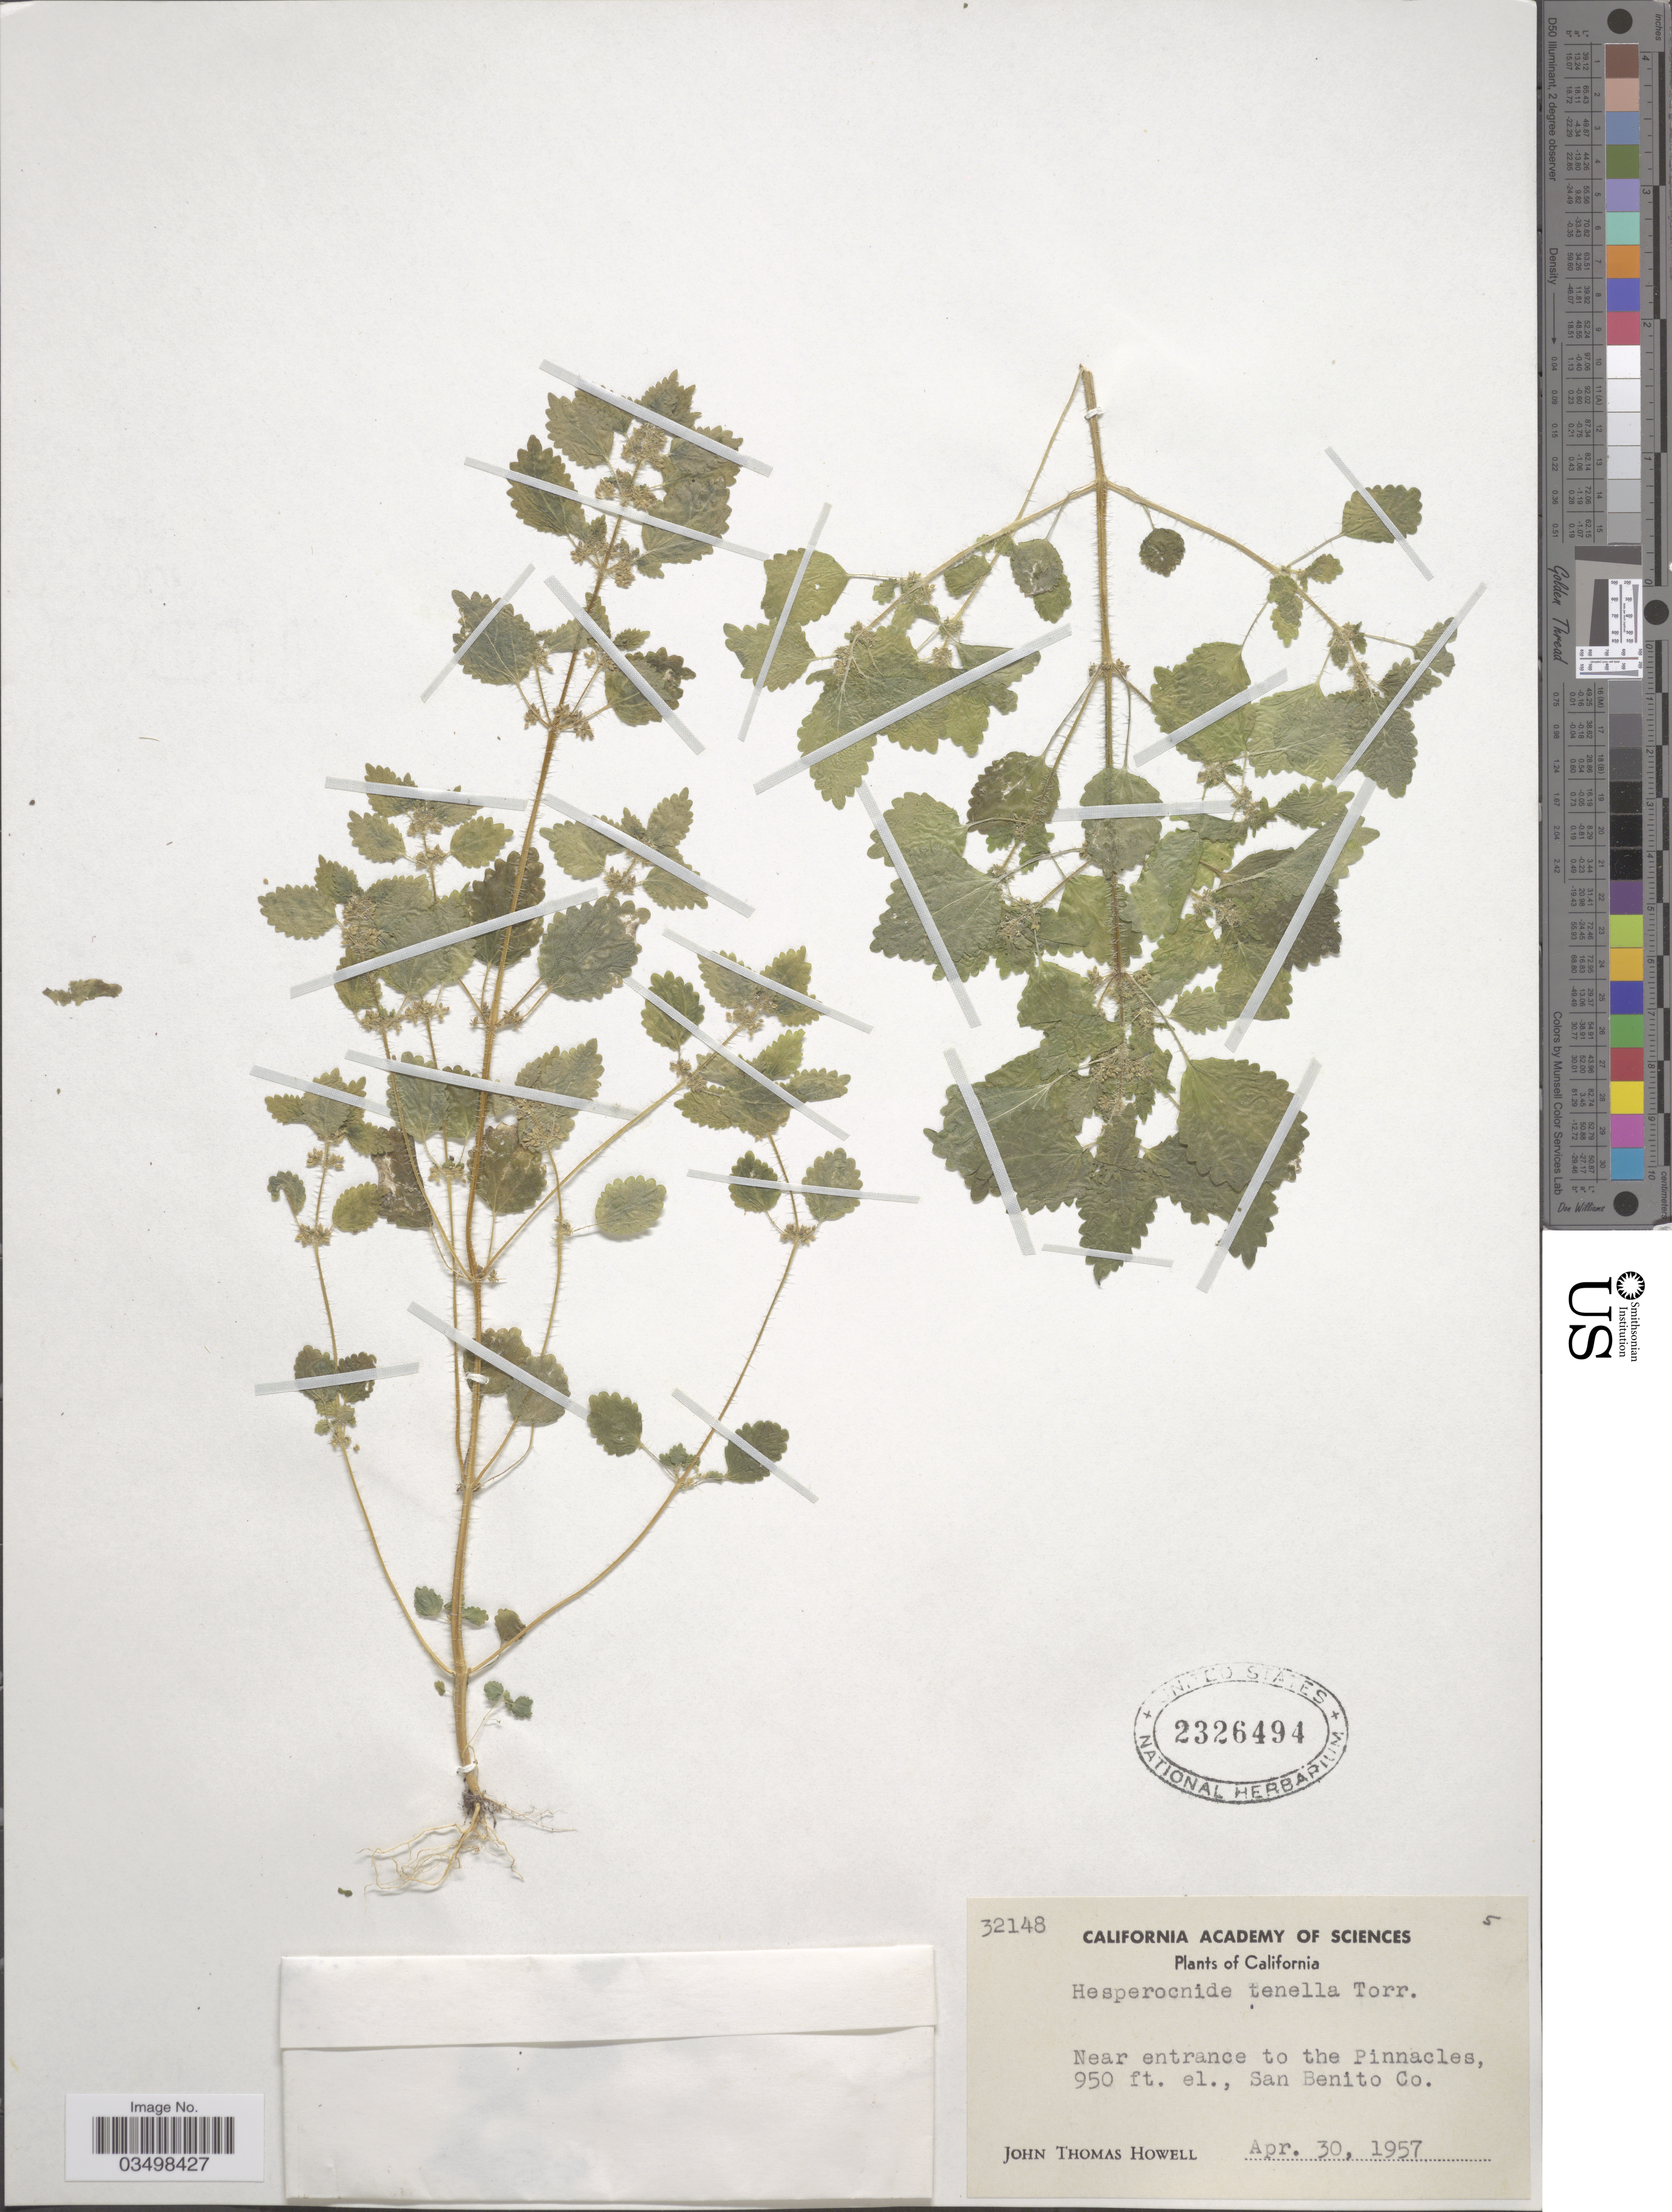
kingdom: Plantae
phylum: Tracheophyta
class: Magnoliopsida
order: Rosales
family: Urticaceae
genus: Hesperocnide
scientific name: Hesperocnide tenella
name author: Torr.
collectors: J. T. Howell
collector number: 32148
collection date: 1957-04-30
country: United States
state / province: California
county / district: San Benito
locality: Near entrance to the Pinnacles, San Benito Co.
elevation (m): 290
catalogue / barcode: US 2326494